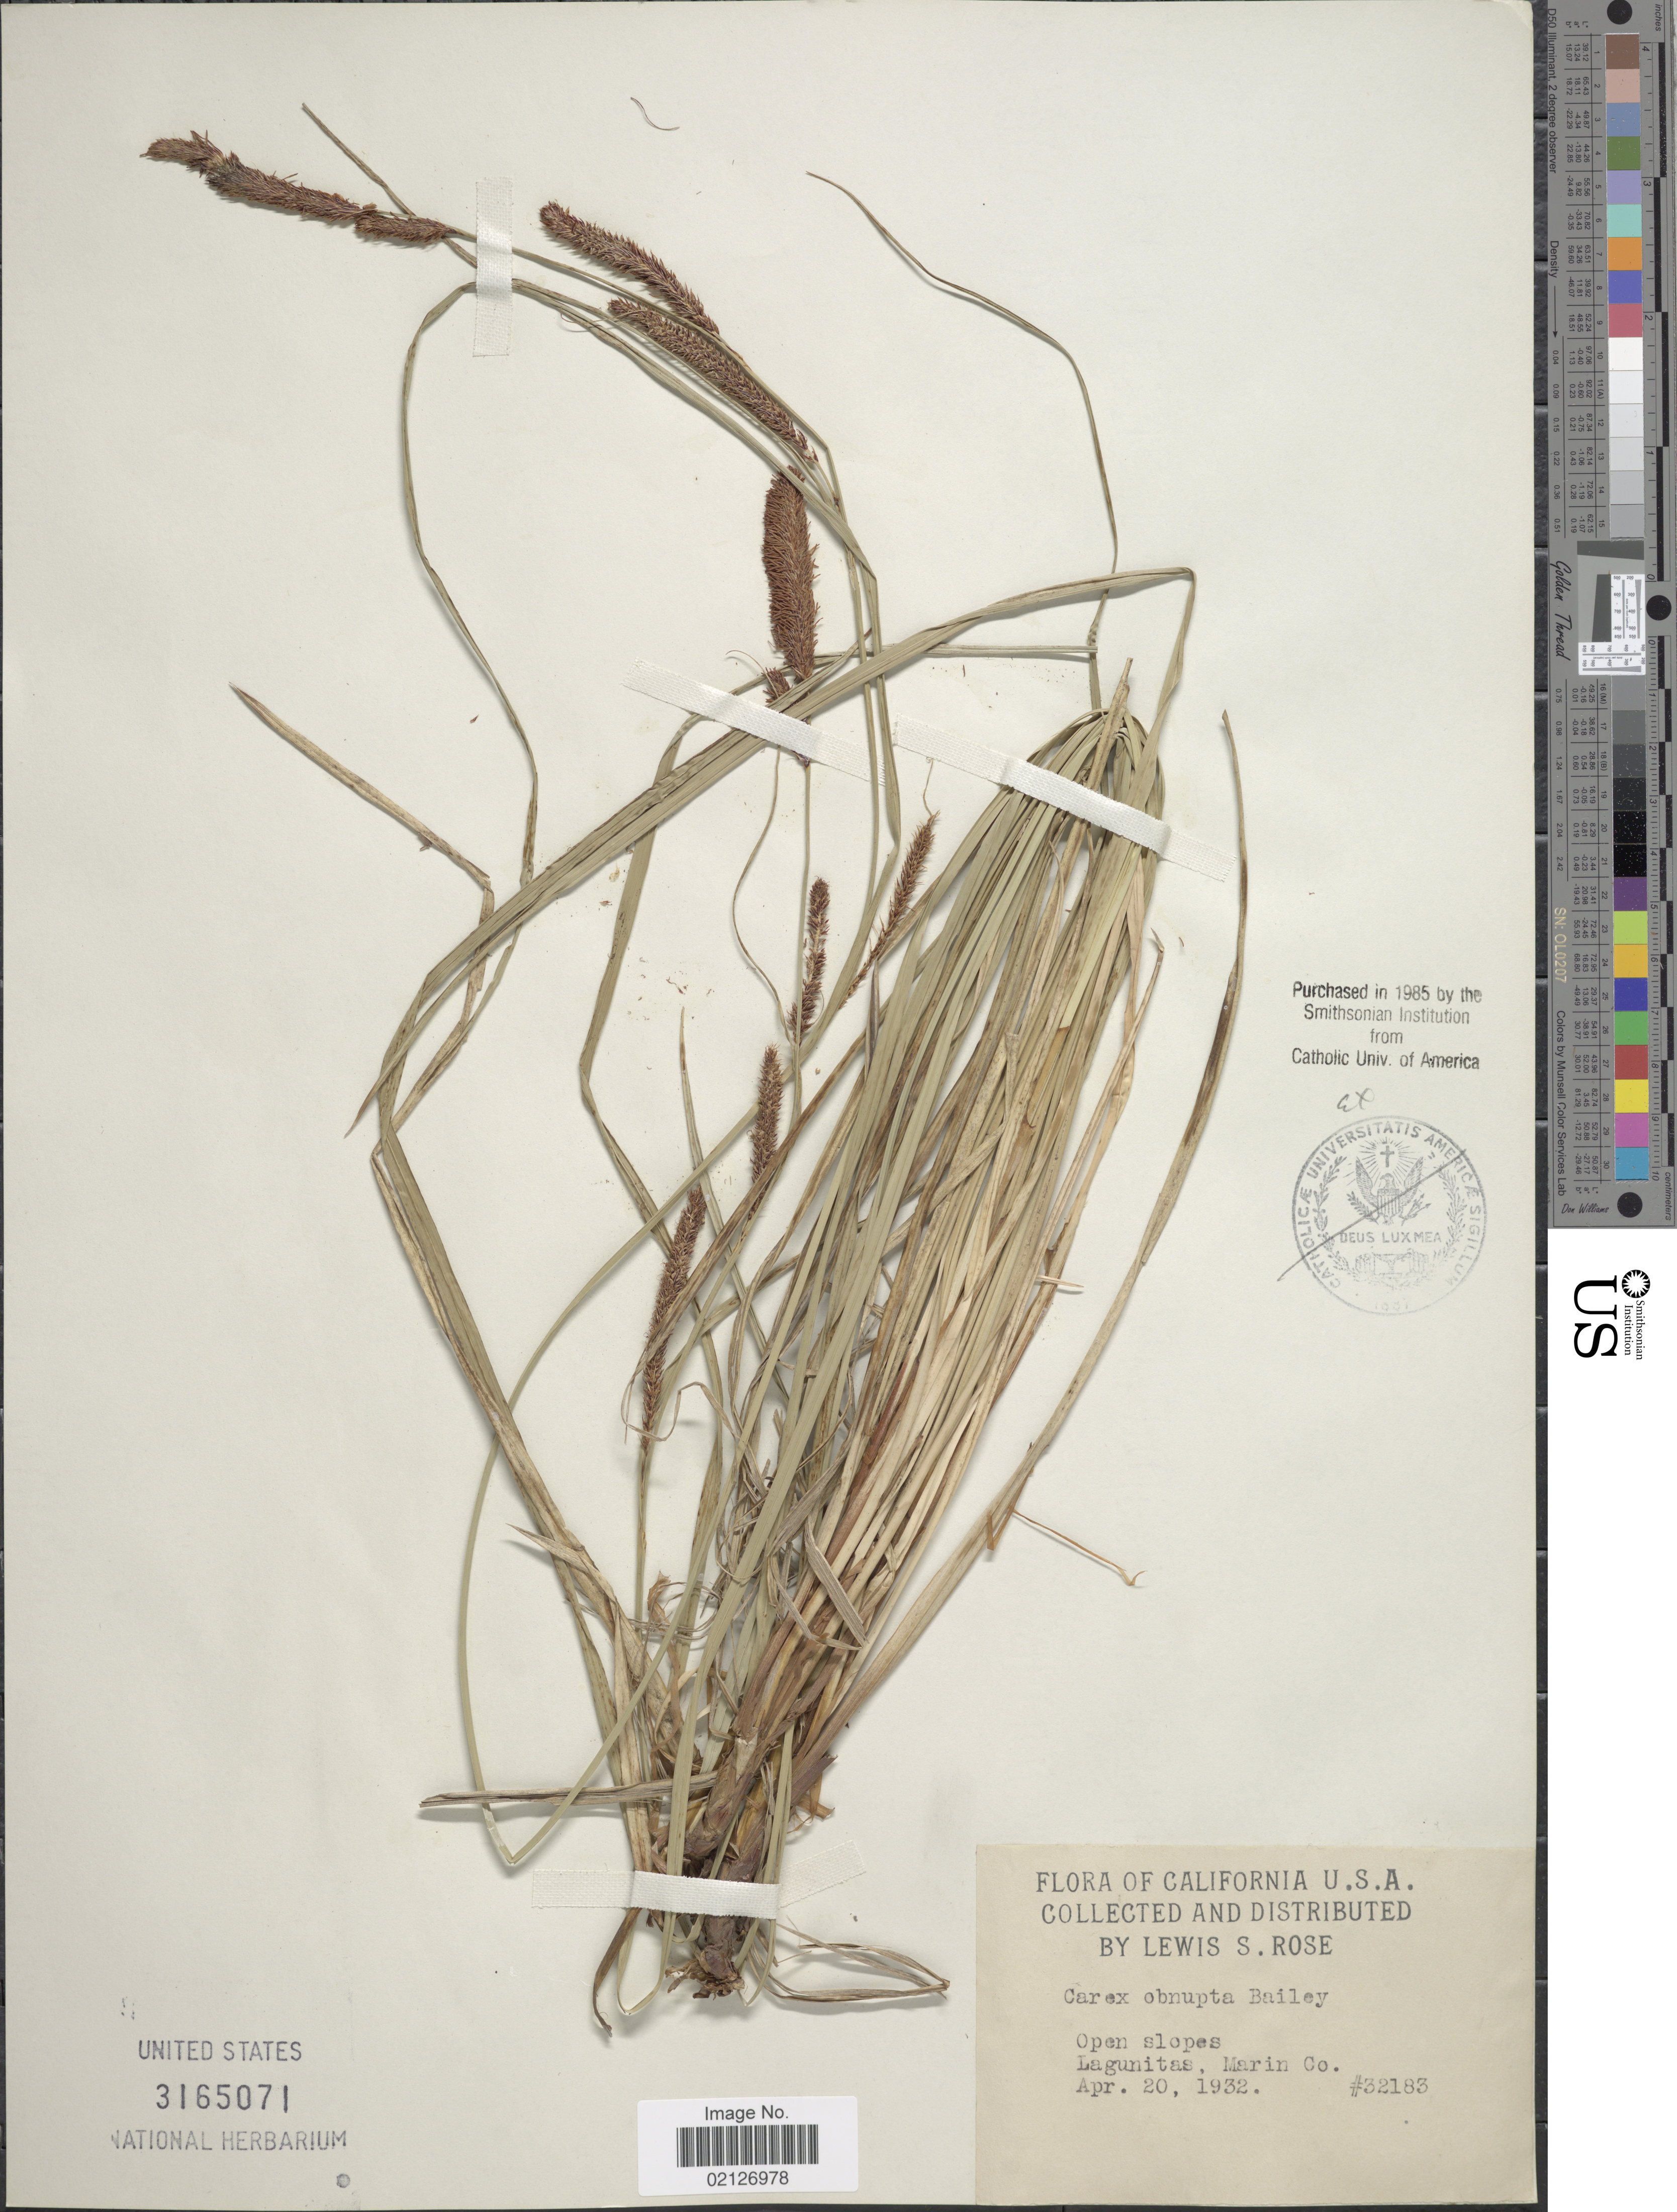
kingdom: Plantae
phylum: Tracheophyta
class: Liliopsida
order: Poales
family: Cyperaceae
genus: Carex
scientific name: Carex obnupta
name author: L.H. Bailey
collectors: L. S. Rose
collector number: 32183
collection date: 1932-04-20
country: United States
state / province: California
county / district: Marin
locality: Open slopes, Lagunitas, Marin Co.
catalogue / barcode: US 3165071